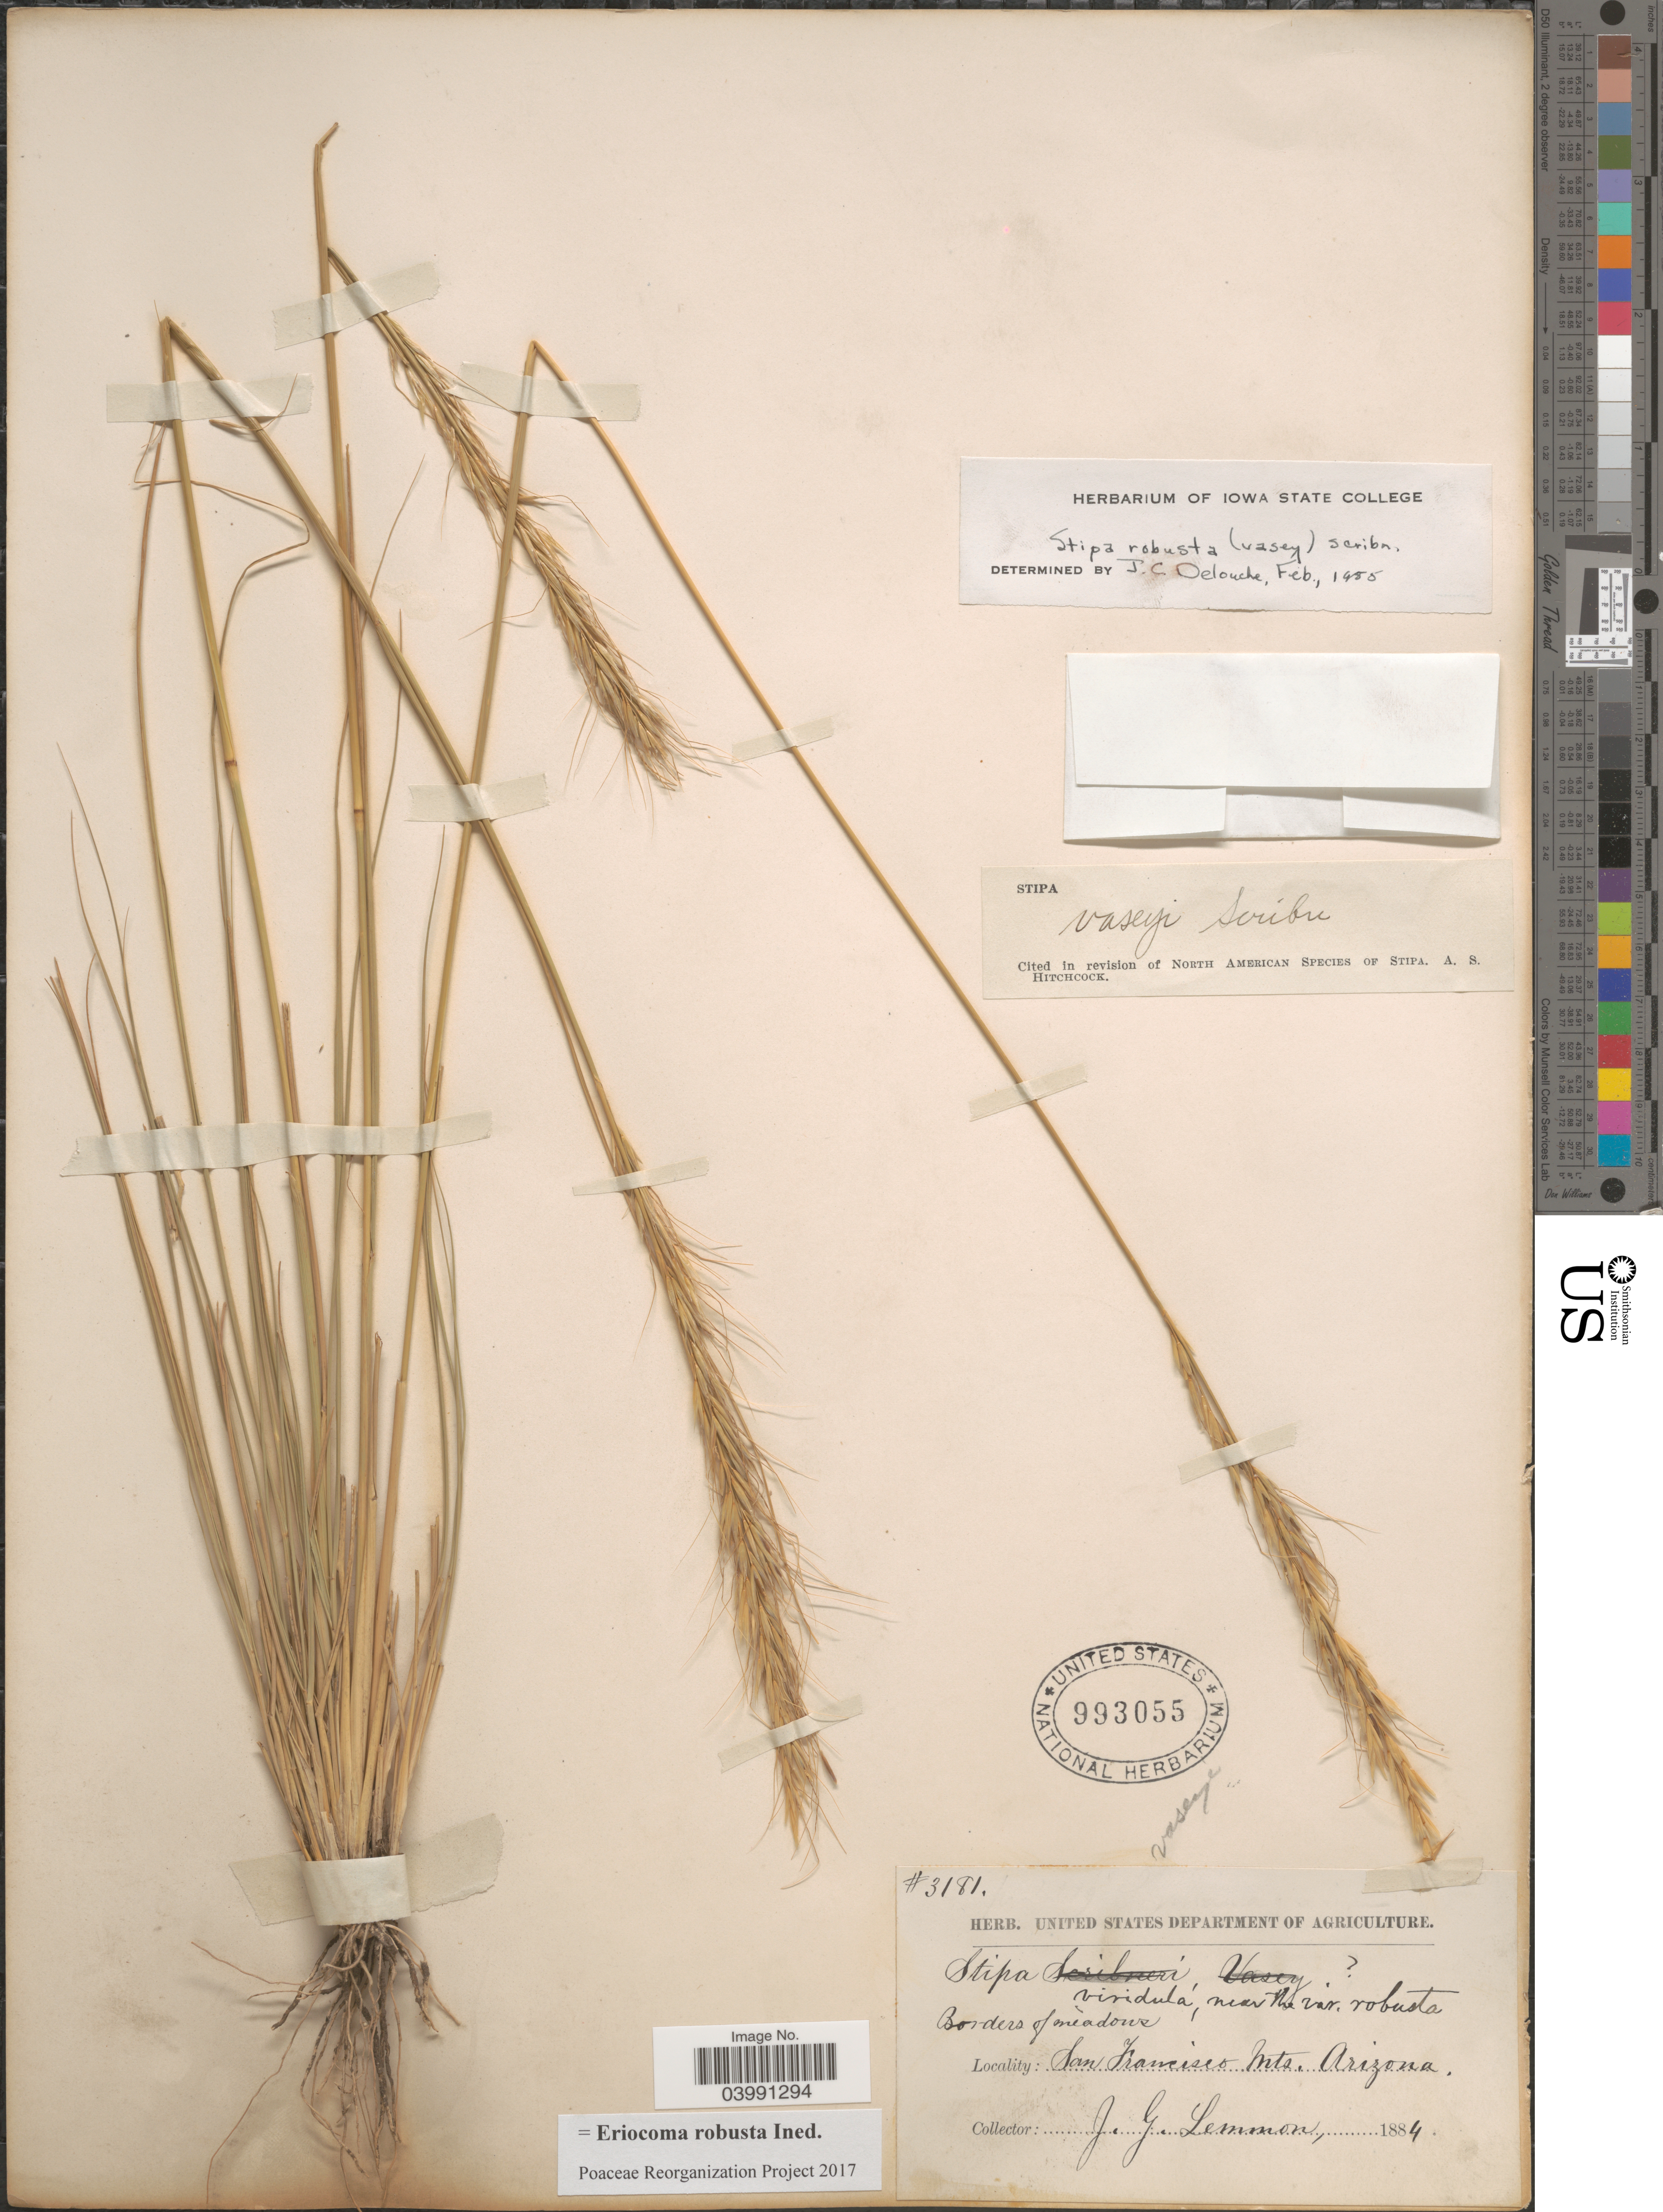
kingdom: Plantae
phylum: Tracheophyta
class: Liliopsida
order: Poales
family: Poaceae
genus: Eriocoma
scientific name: Eriocoma robusta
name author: (Vasey) Romasch.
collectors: J. Lemmon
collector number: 3181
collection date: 1884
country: United States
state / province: Arizona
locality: San Francisco Mts.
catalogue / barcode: US 993055